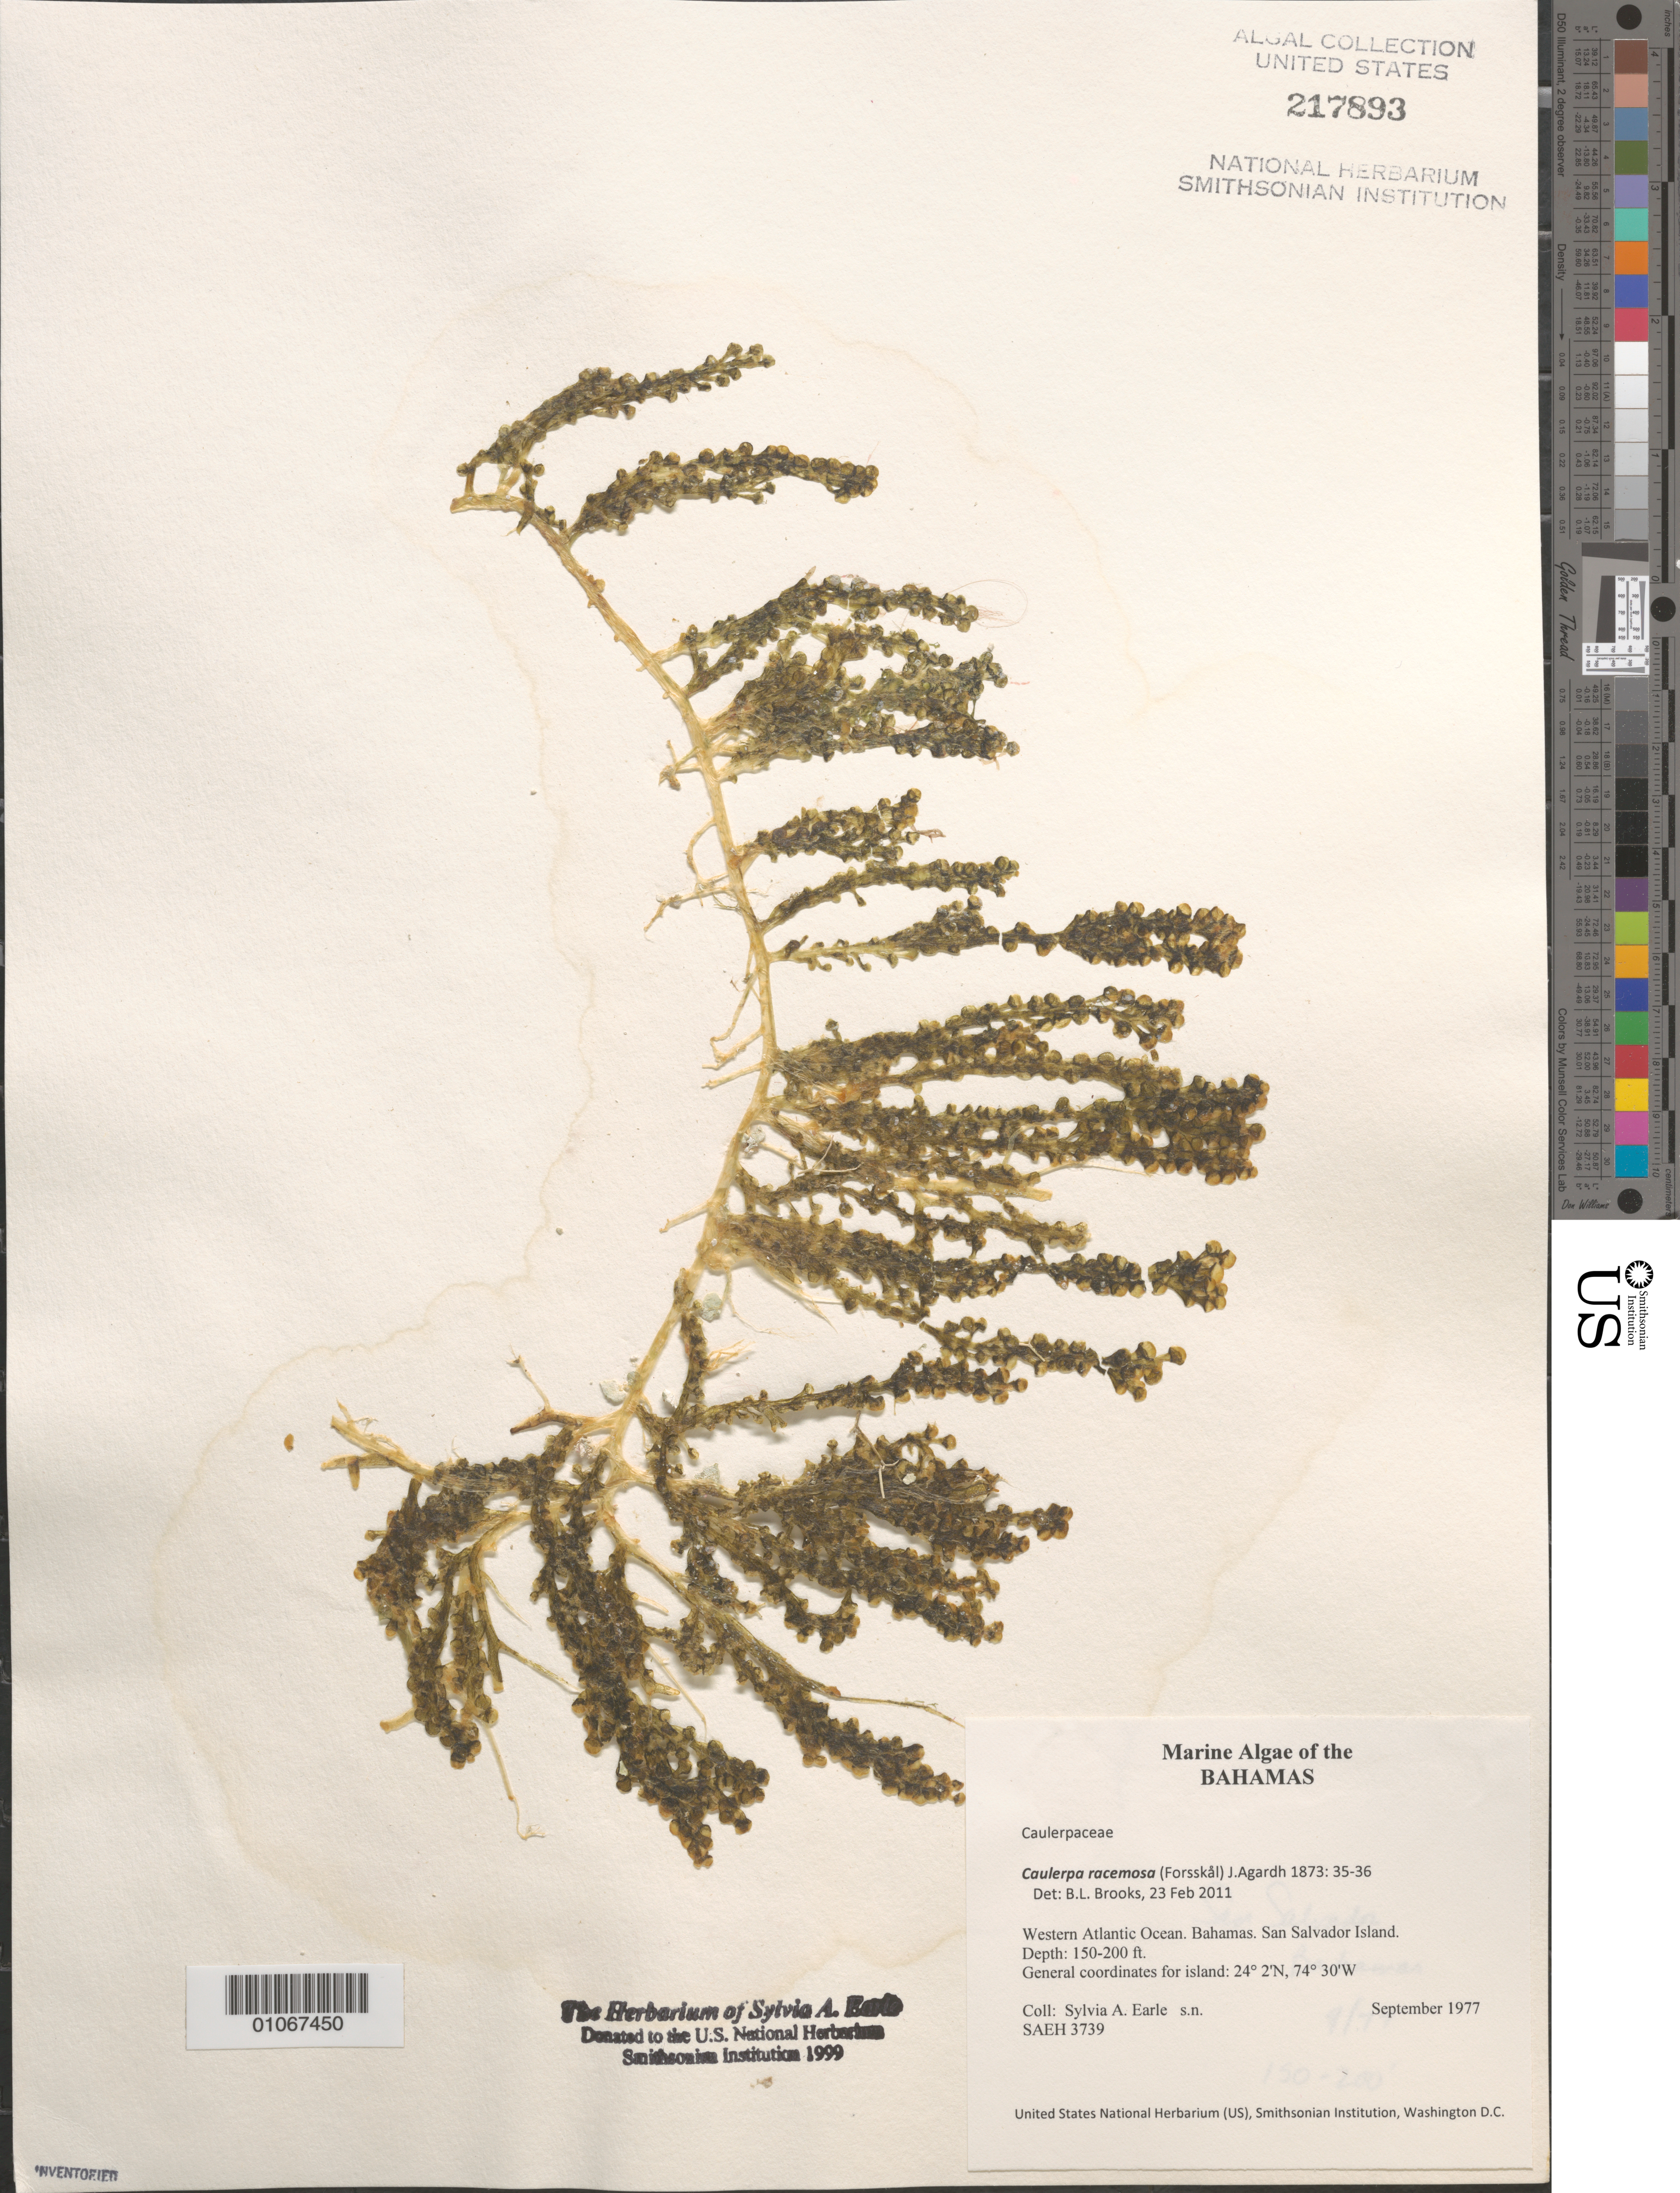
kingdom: Plantae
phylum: Chlorophyta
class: Ulvophyceae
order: Bryopsidales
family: Caulerpaceae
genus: Caulerpa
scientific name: Caulerpa racemosa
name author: (Forssk.) J. Agardh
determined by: Brooks, B. L., (BOT), Smithsonian Institution - National Museum of Natural History (UNITED STATES)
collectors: S. A. Earle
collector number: SAEH 3739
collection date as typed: Sep 1977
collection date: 1977-09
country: Bahamas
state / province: San Salvador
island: San Salvador Island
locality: Western Atlantic Ocean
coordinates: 24 2'N, 74 30'W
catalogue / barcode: US 217893